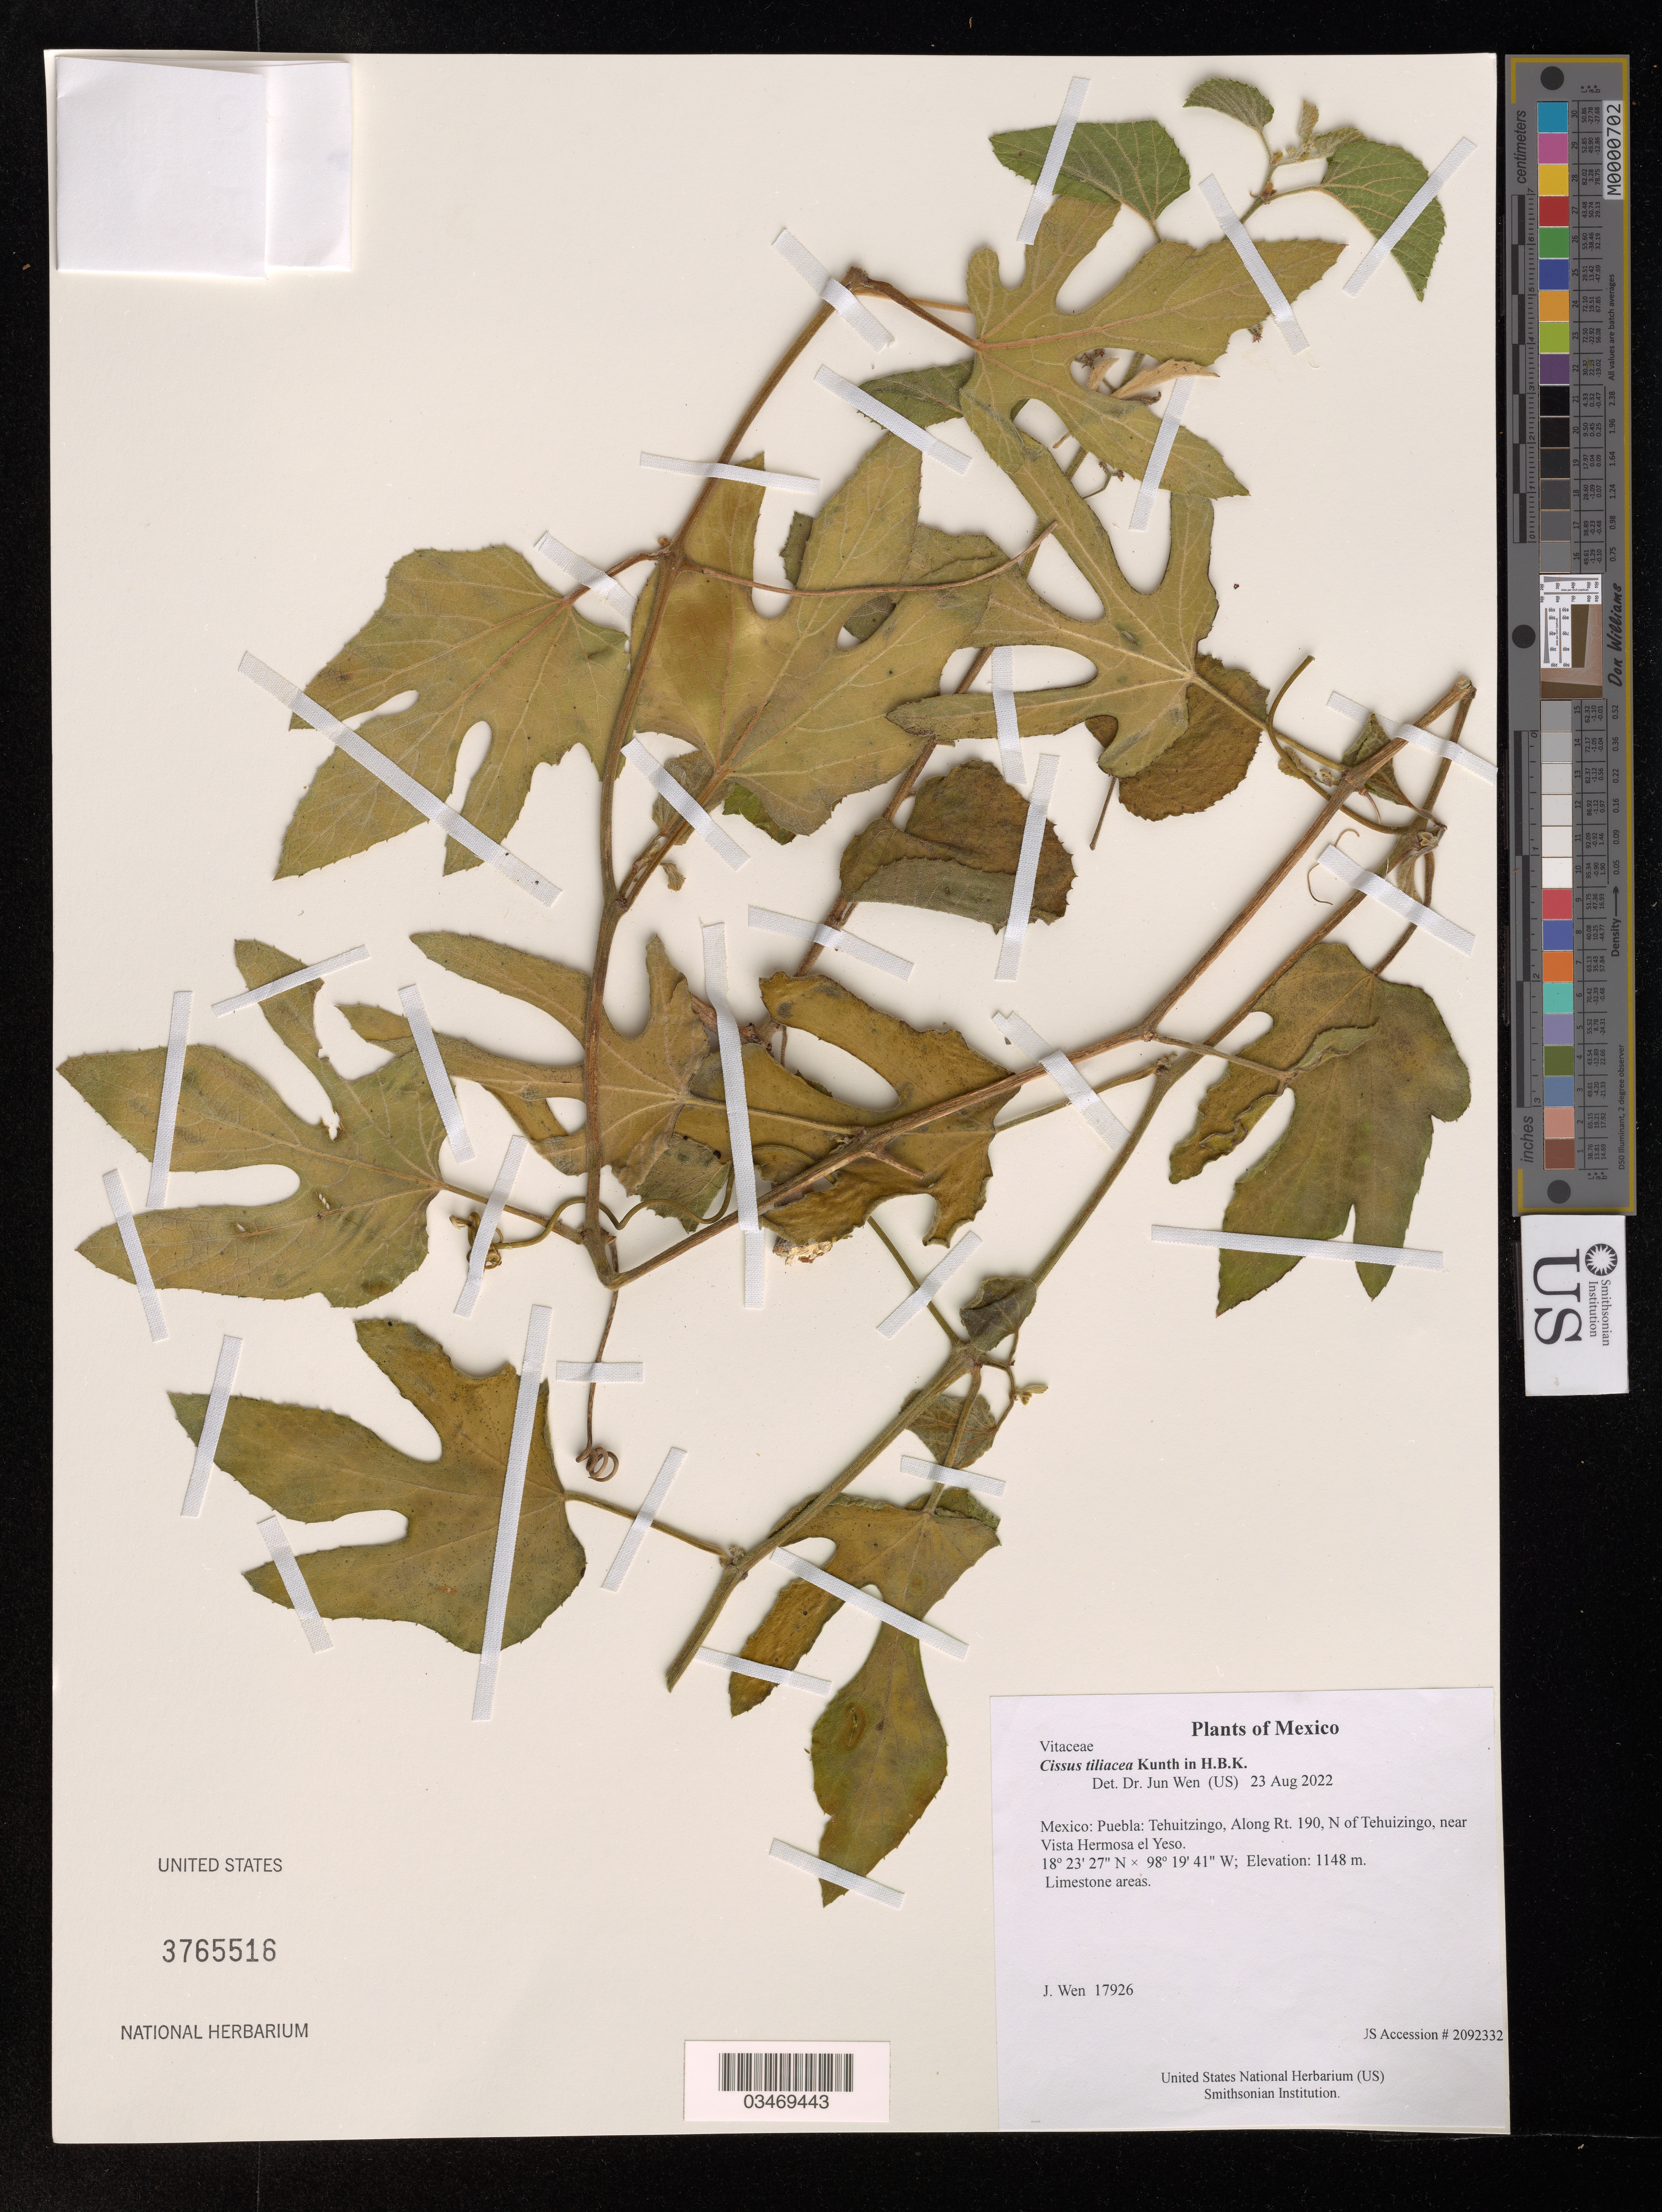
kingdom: Plantae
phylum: Tracheophyta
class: Magnoliopsida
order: Vitales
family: Vitaceae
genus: Cissus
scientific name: Cissus tiliacea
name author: Kunth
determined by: Wen, Jun, (BOT), Smithsonian Institution - National Museum of Natural History (UNITED STATES)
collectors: J. Wen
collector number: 17926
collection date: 2022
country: Mexico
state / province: Puebla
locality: Tehuitzingo, Along Rt. 190, N of Tehuizingo, near Vista Hermosa el Yeso.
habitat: Limestone areas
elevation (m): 1148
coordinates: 18 23 27 N, 98 19 41 W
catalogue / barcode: US 3765516